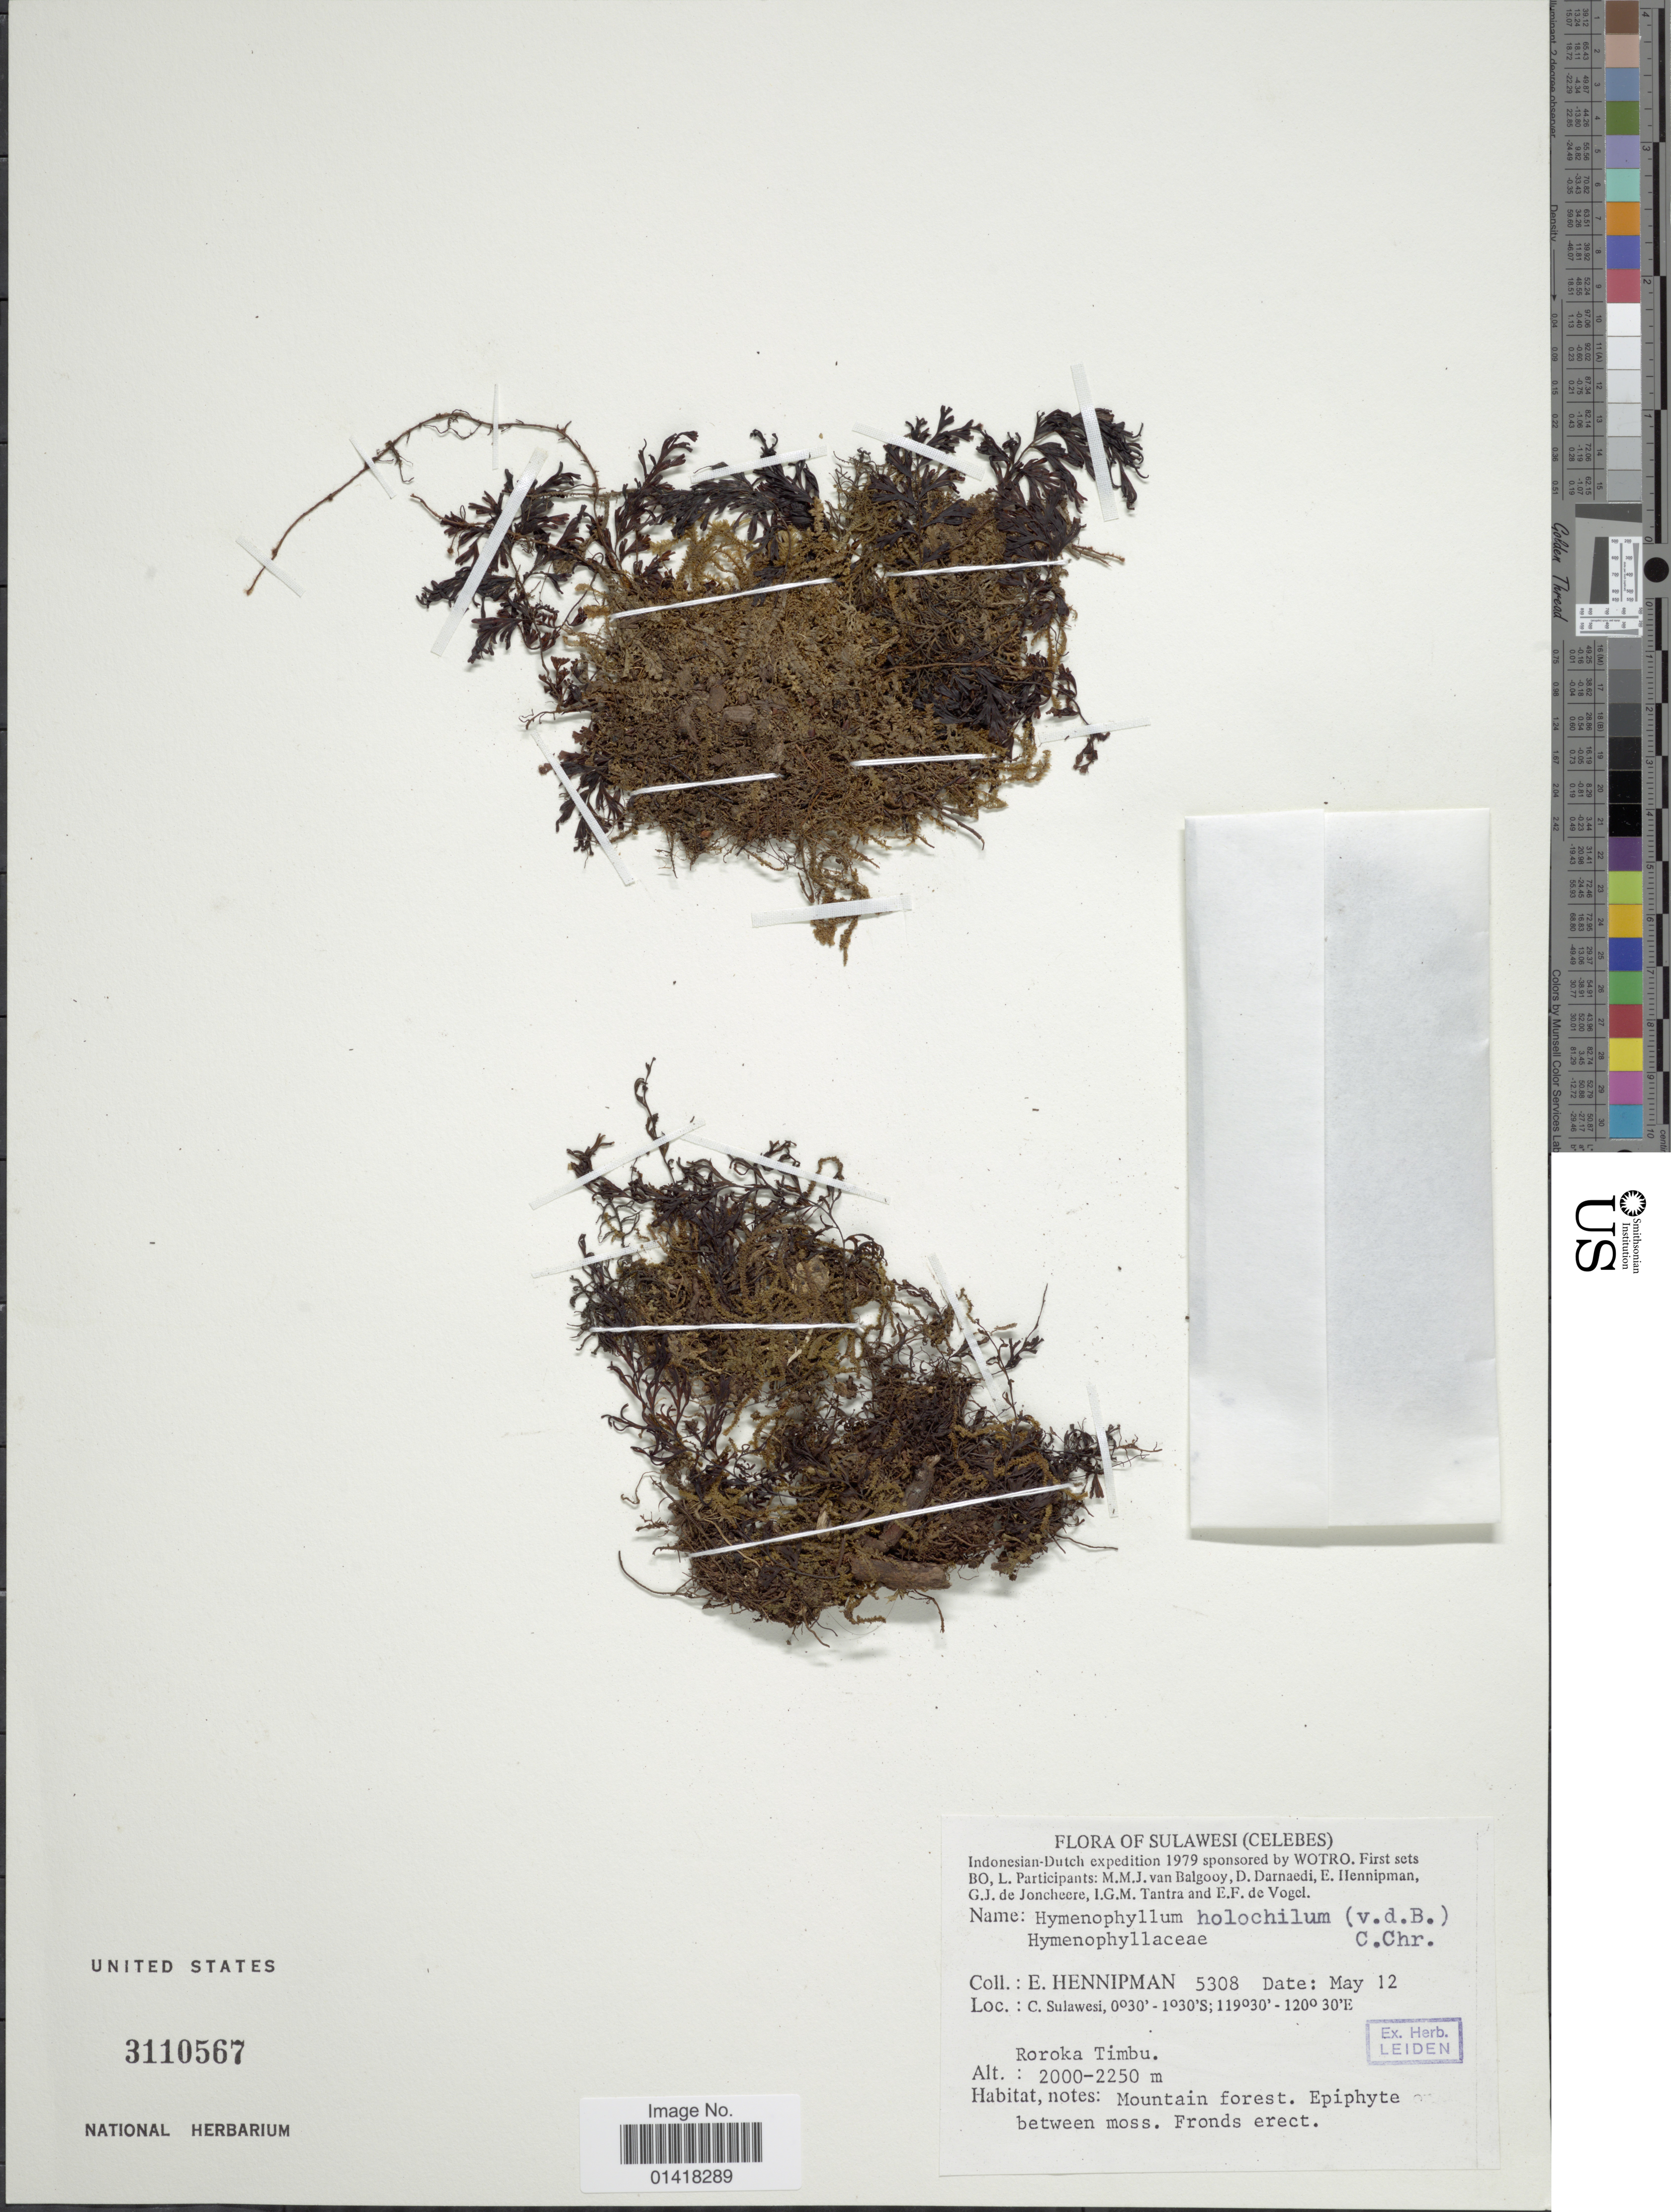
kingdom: Plantae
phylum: Tracheophyta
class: Polypodiopsida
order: Hymenophyllales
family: Hymenophyllaceae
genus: Hymenophyllum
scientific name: Hymenophyllum holochilum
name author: (Bosch) C. Chr.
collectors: E. Hennipman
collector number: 5308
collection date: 1979-05-12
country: Indonesia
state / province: Sulawesi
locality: Celebes. C. Sulawesie, Roroka Timbu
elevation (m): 2000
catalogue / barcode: US 3110567